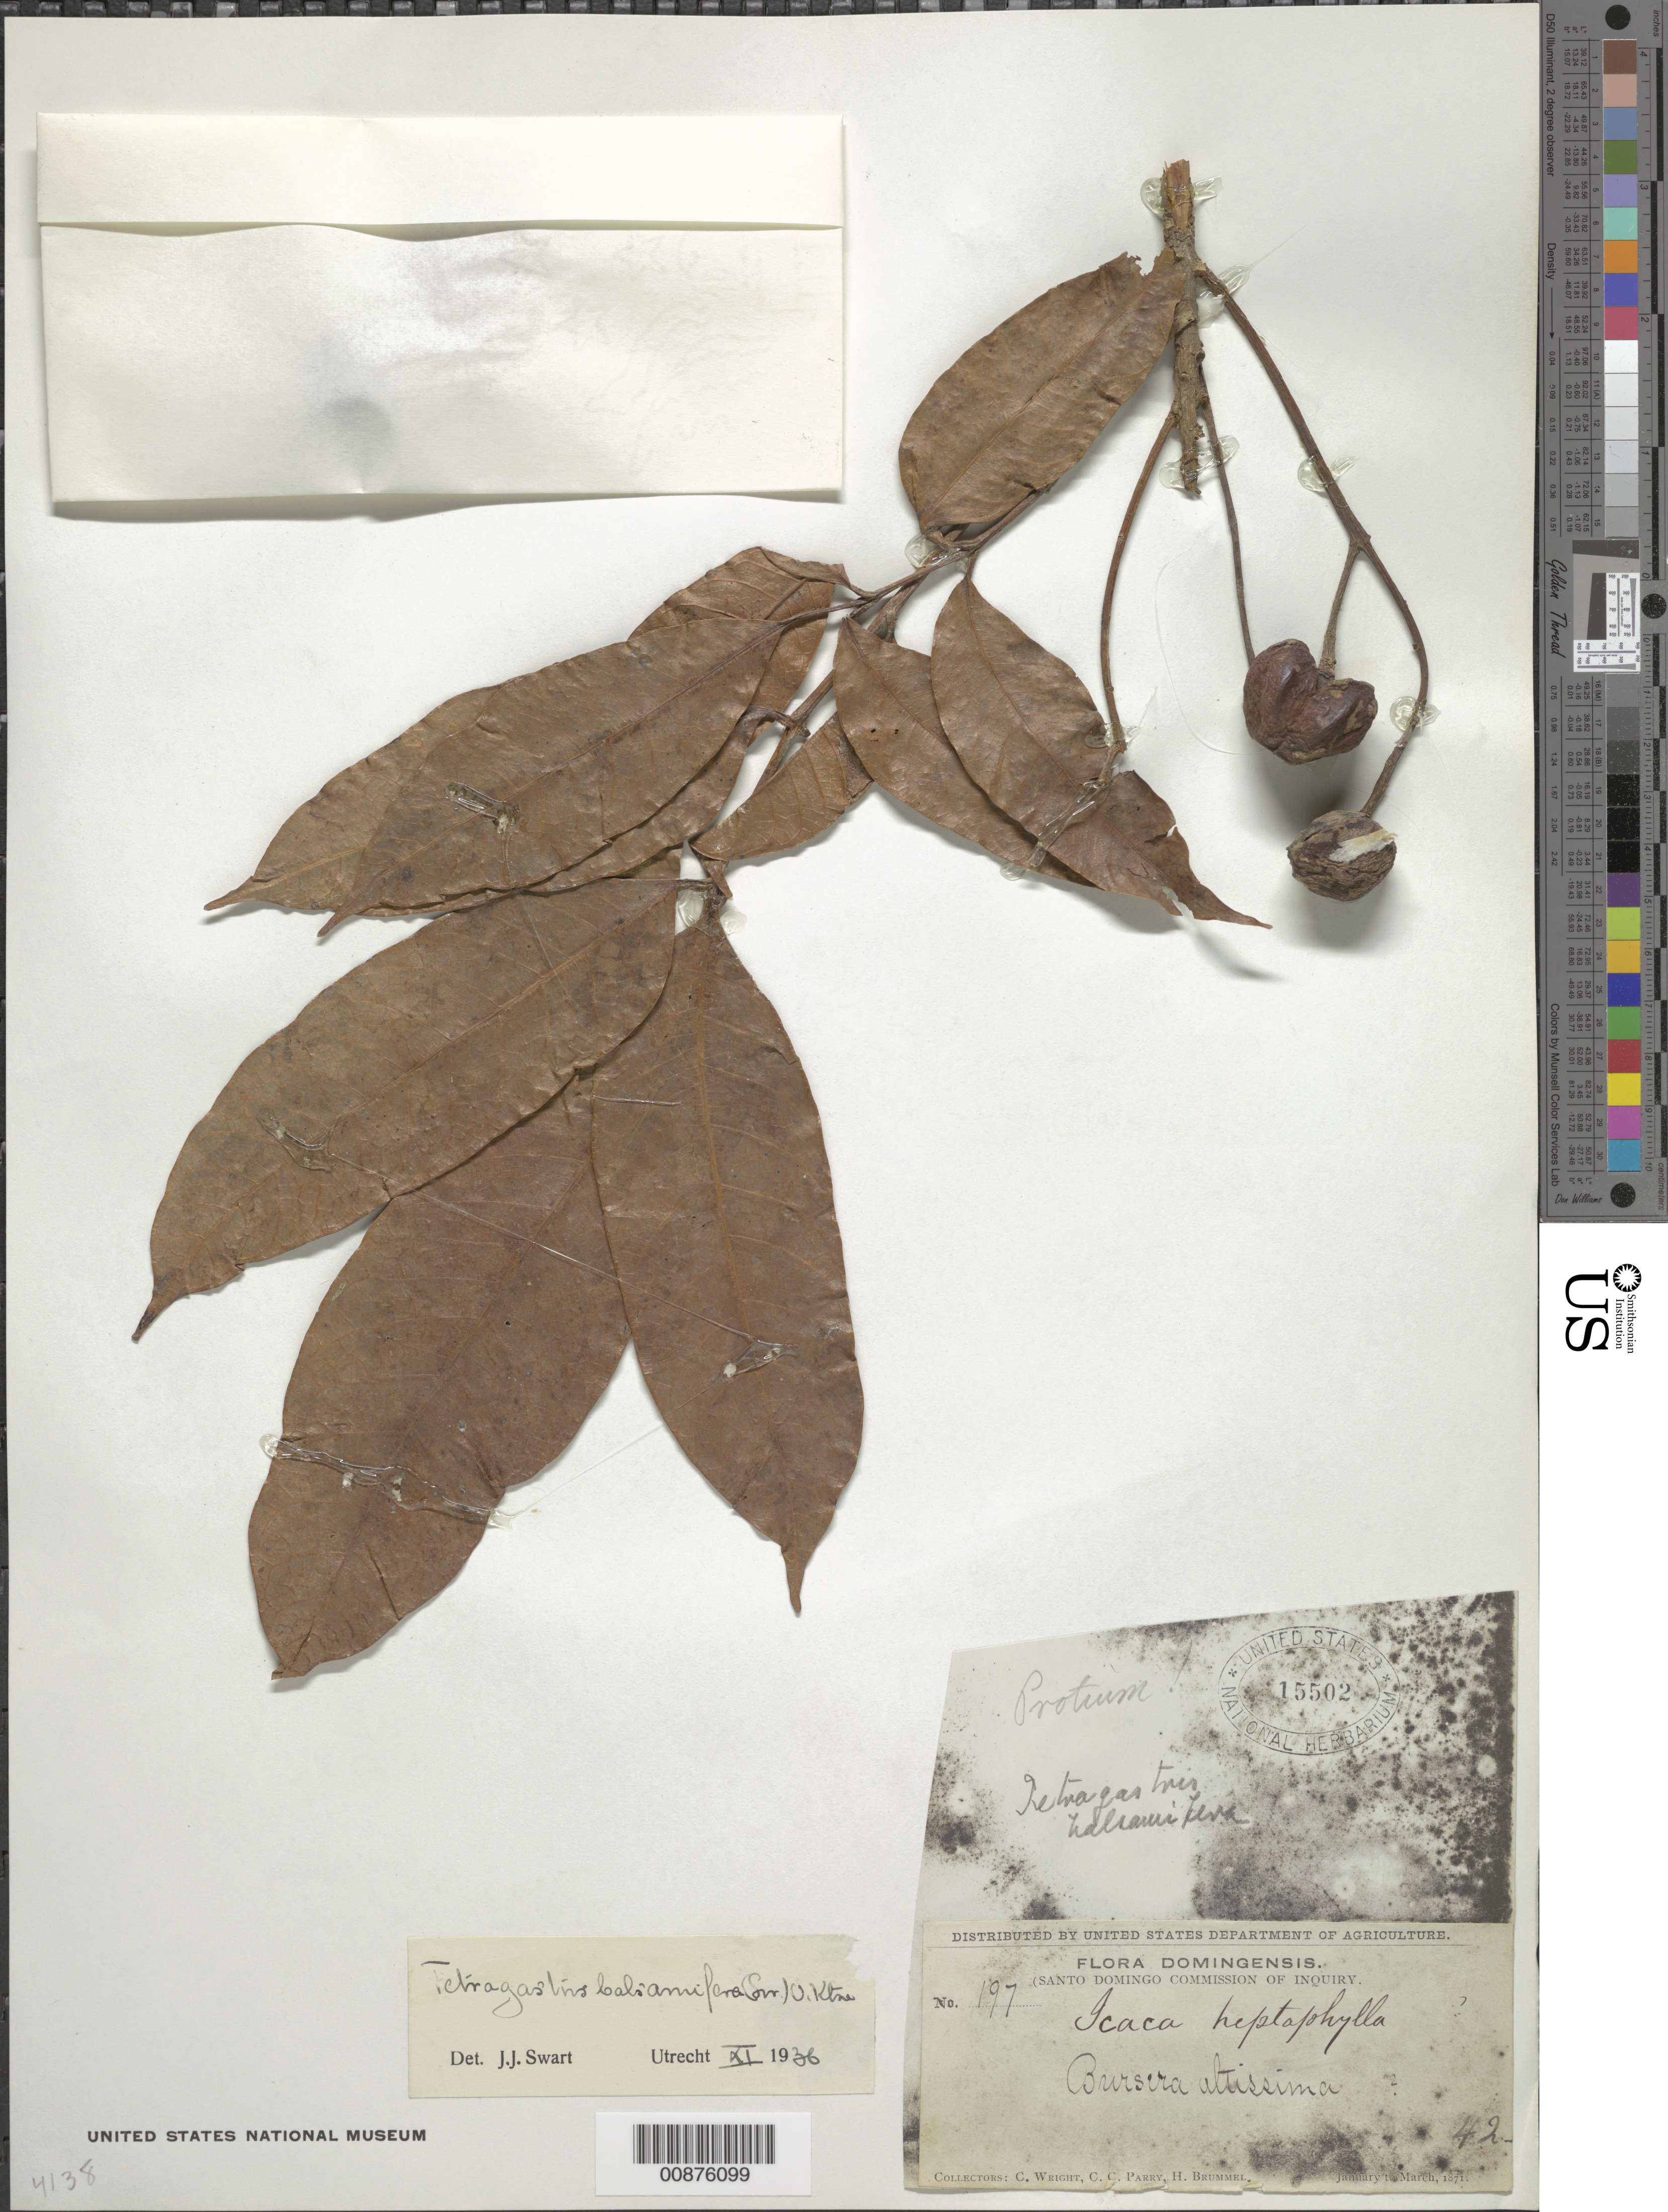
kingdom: Plantae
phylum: Tracheophyta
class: Magnoliopsida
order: Sapindales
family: Burseraceae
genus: Protium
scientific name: Protium balsamiferum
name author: (Sw.) Daly & P. Fine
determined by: Daly, Douglas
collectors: C. Wright, C. C. Parry & H. Brummel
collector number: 197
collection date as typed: Jan 1871 to -- Mar 1871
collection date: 1871-01/1871-03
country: Dominican Republic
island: Hispaniola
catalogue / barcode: US 15502